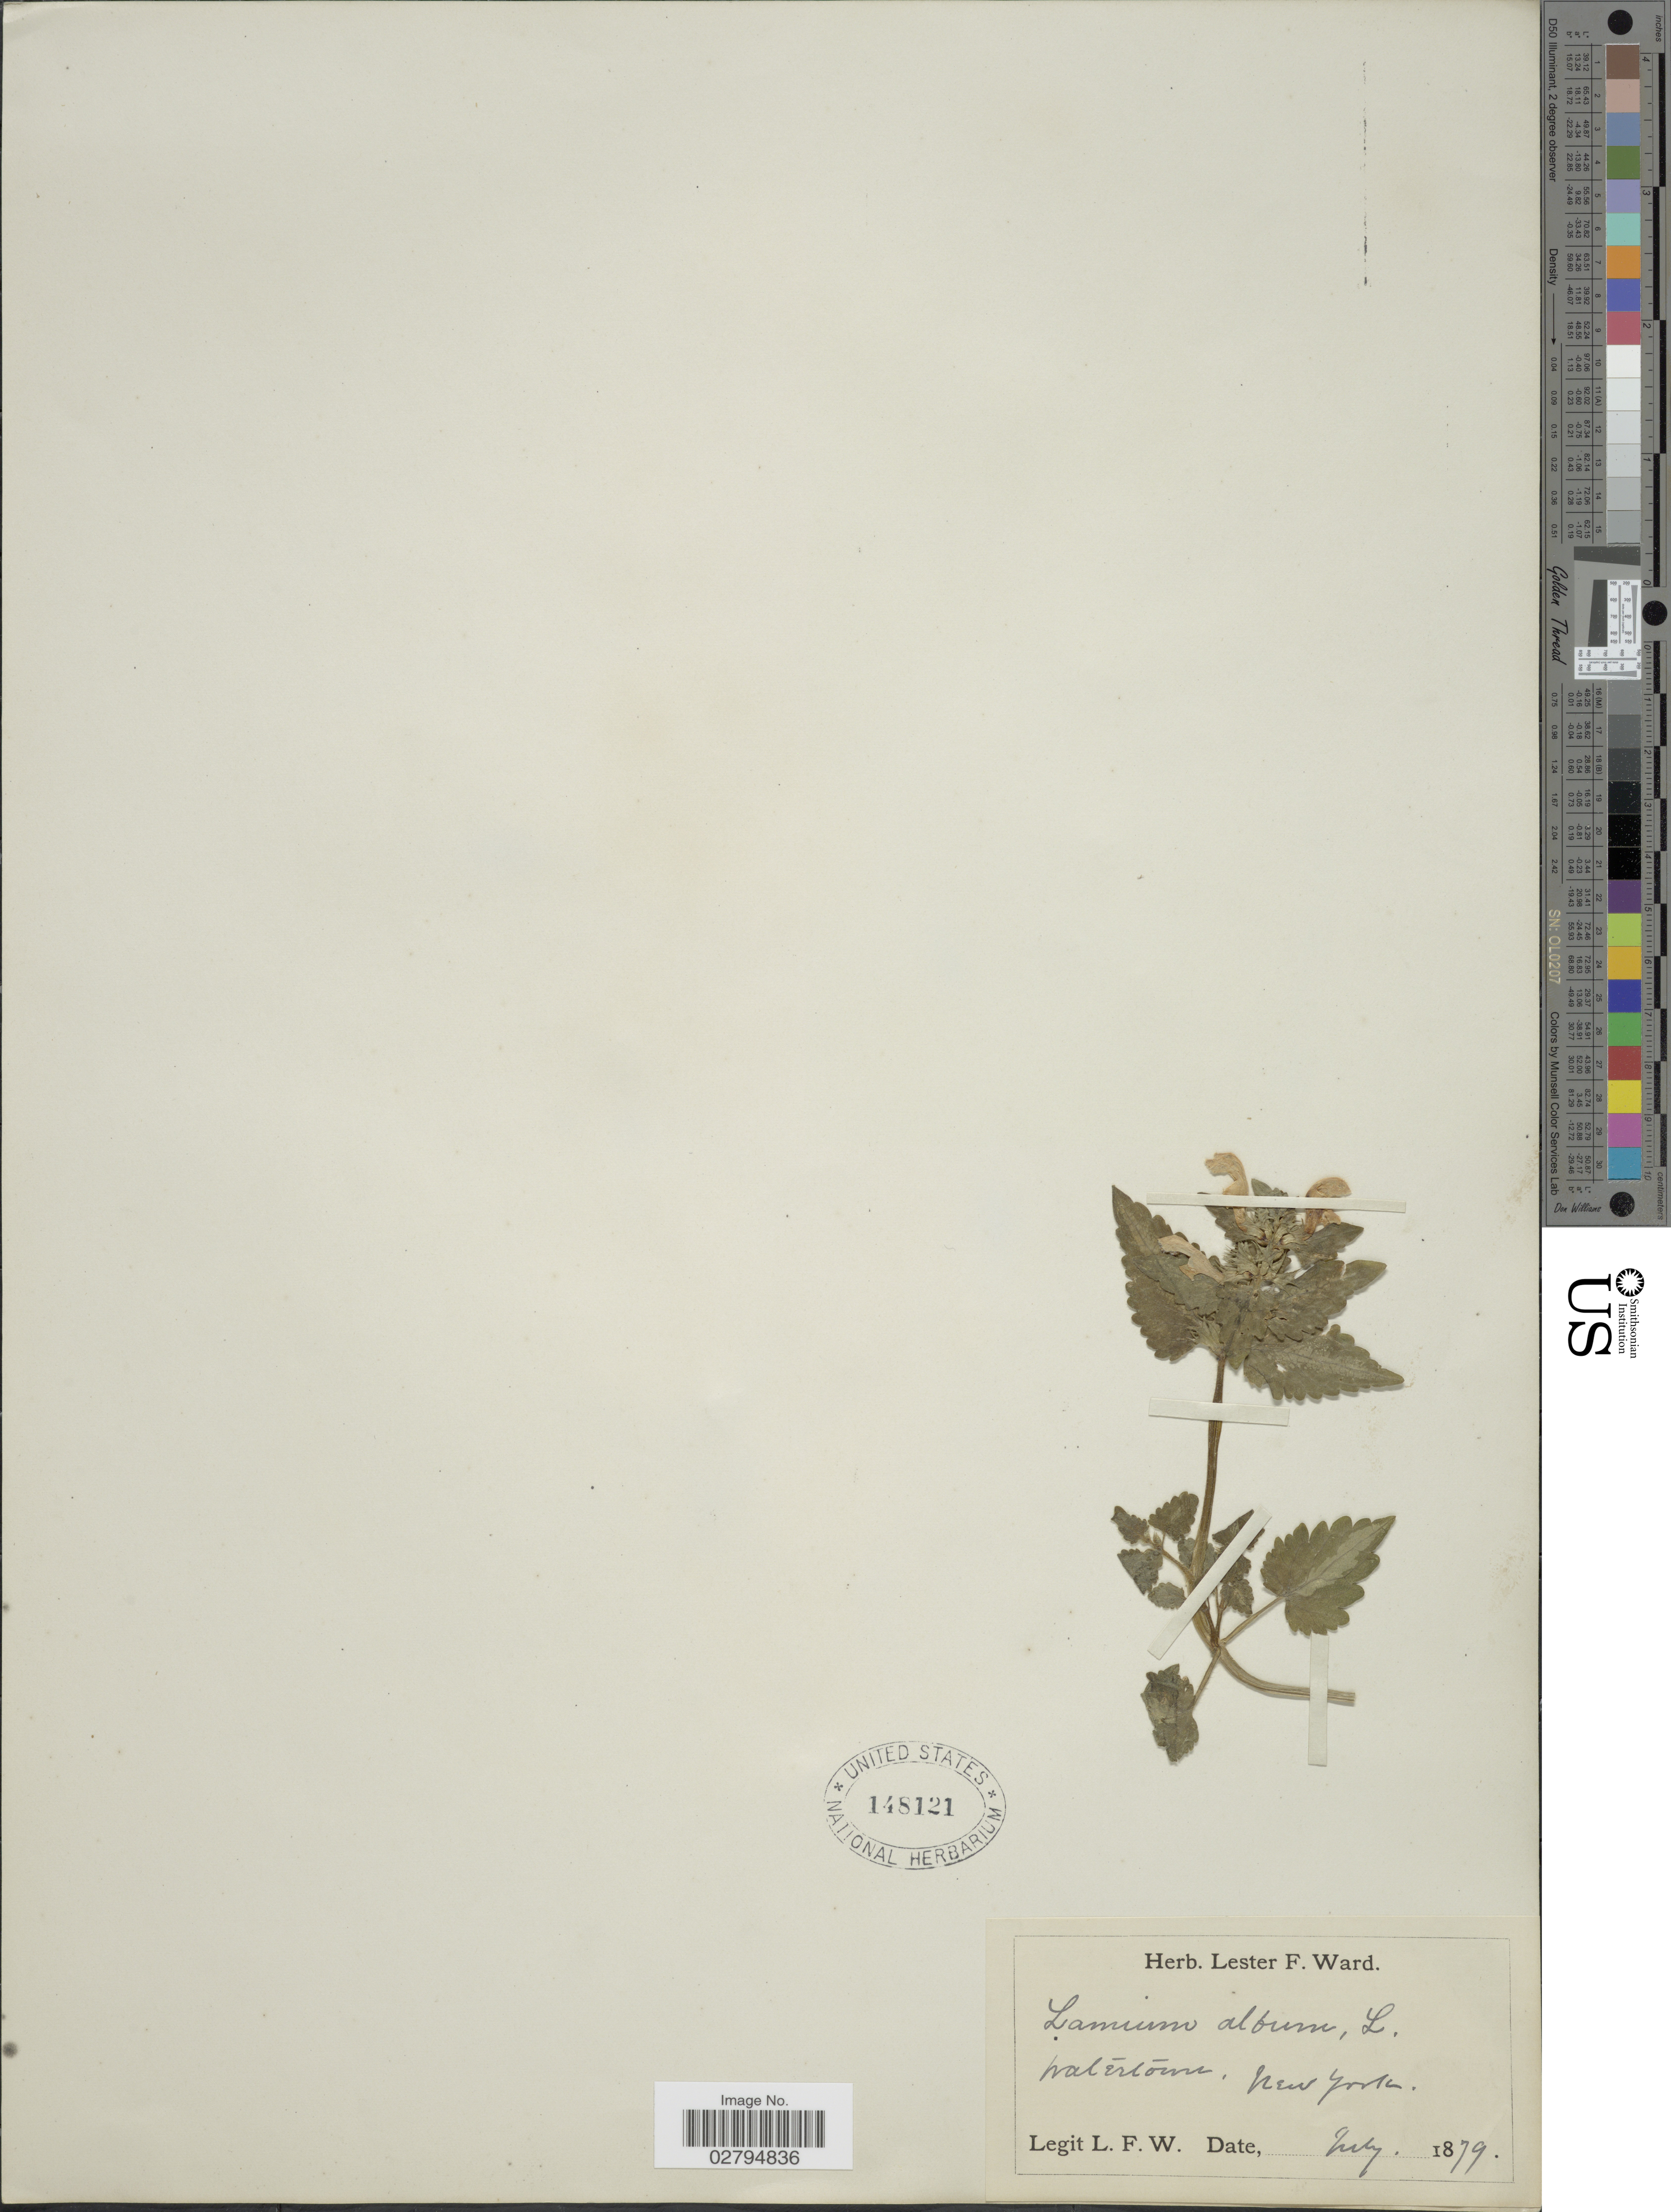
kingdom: Plantae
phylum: Tracheophyta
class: Magnoliopsida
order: Lamiales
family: Lamiaceae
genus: Lamium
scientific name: Lamium album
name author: L.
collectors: L. F. Ward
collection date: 1879-07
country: United States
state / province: New York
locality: Watertown.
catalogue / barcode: US 148121